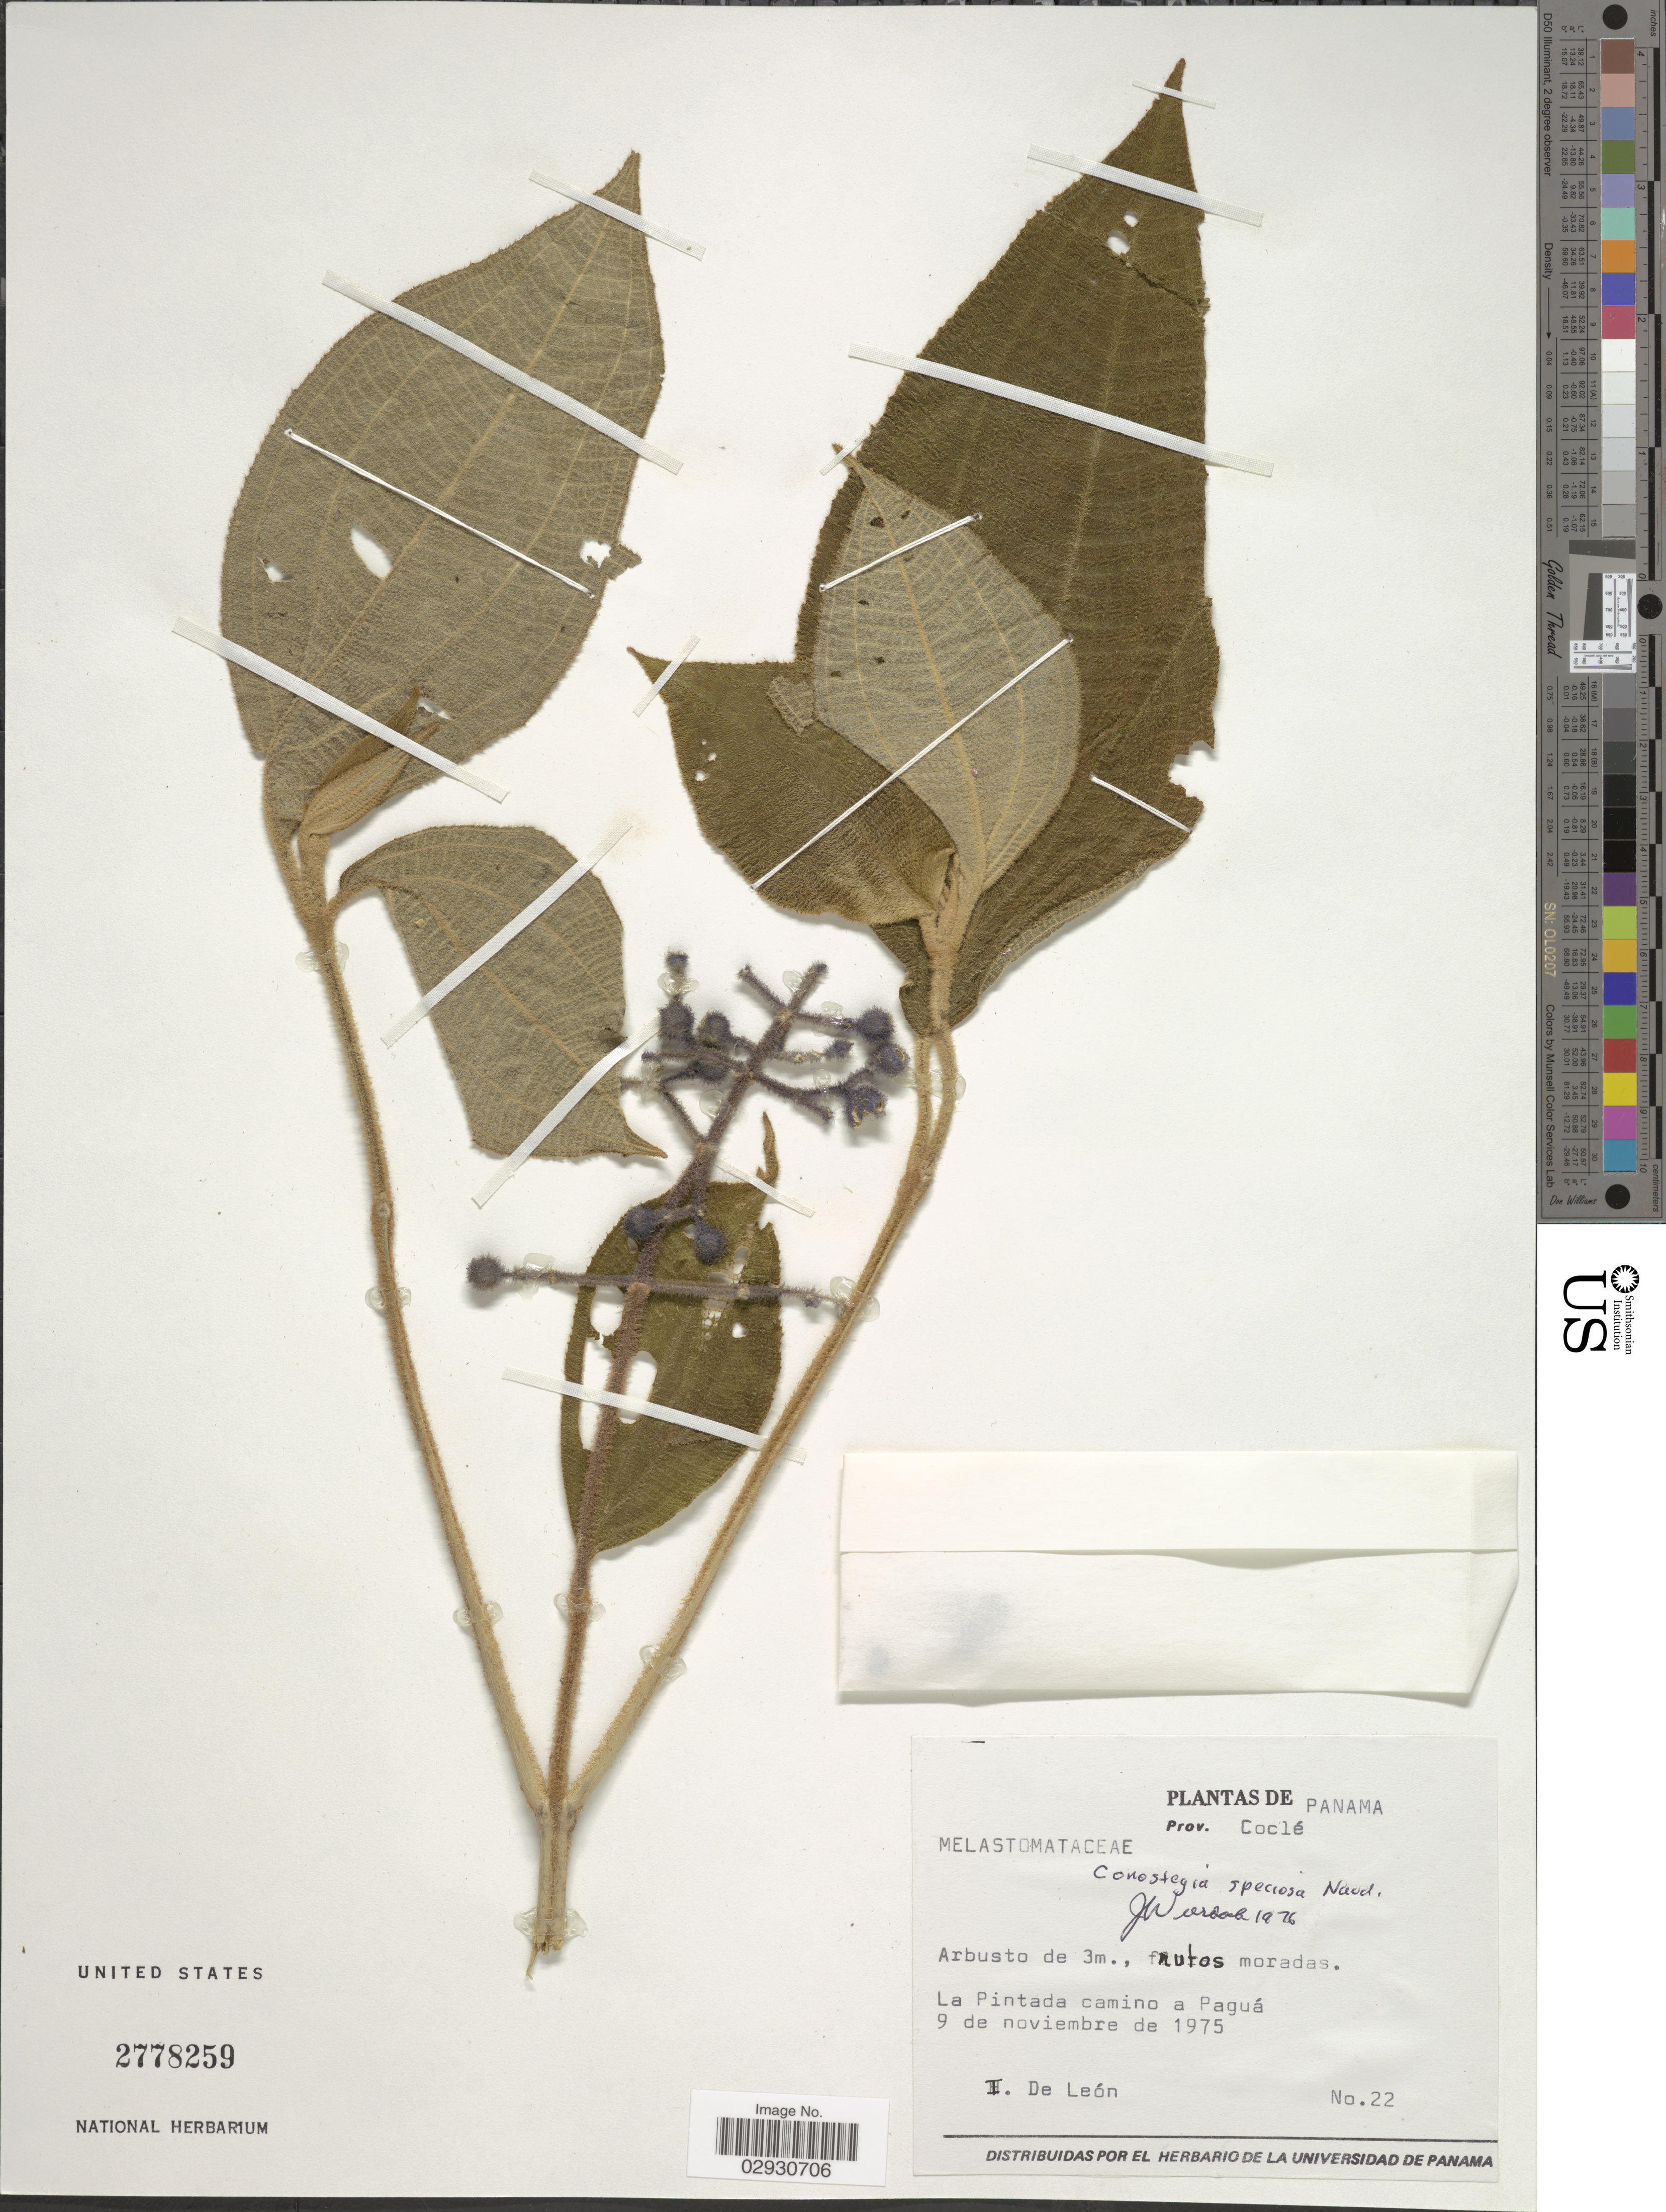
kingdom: Plantae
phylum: Tracheophyta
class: Magnoliopsida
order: Myrtales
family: Melastomataceae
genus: Conostegia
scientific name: Conostegia speciosa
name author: Naudin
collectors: I. De León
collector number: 22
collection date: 1975-11-09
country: Panama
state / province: Coclé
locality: Prov. Coclé. La Pintada camino a Paguá.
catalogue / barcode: US 2778259